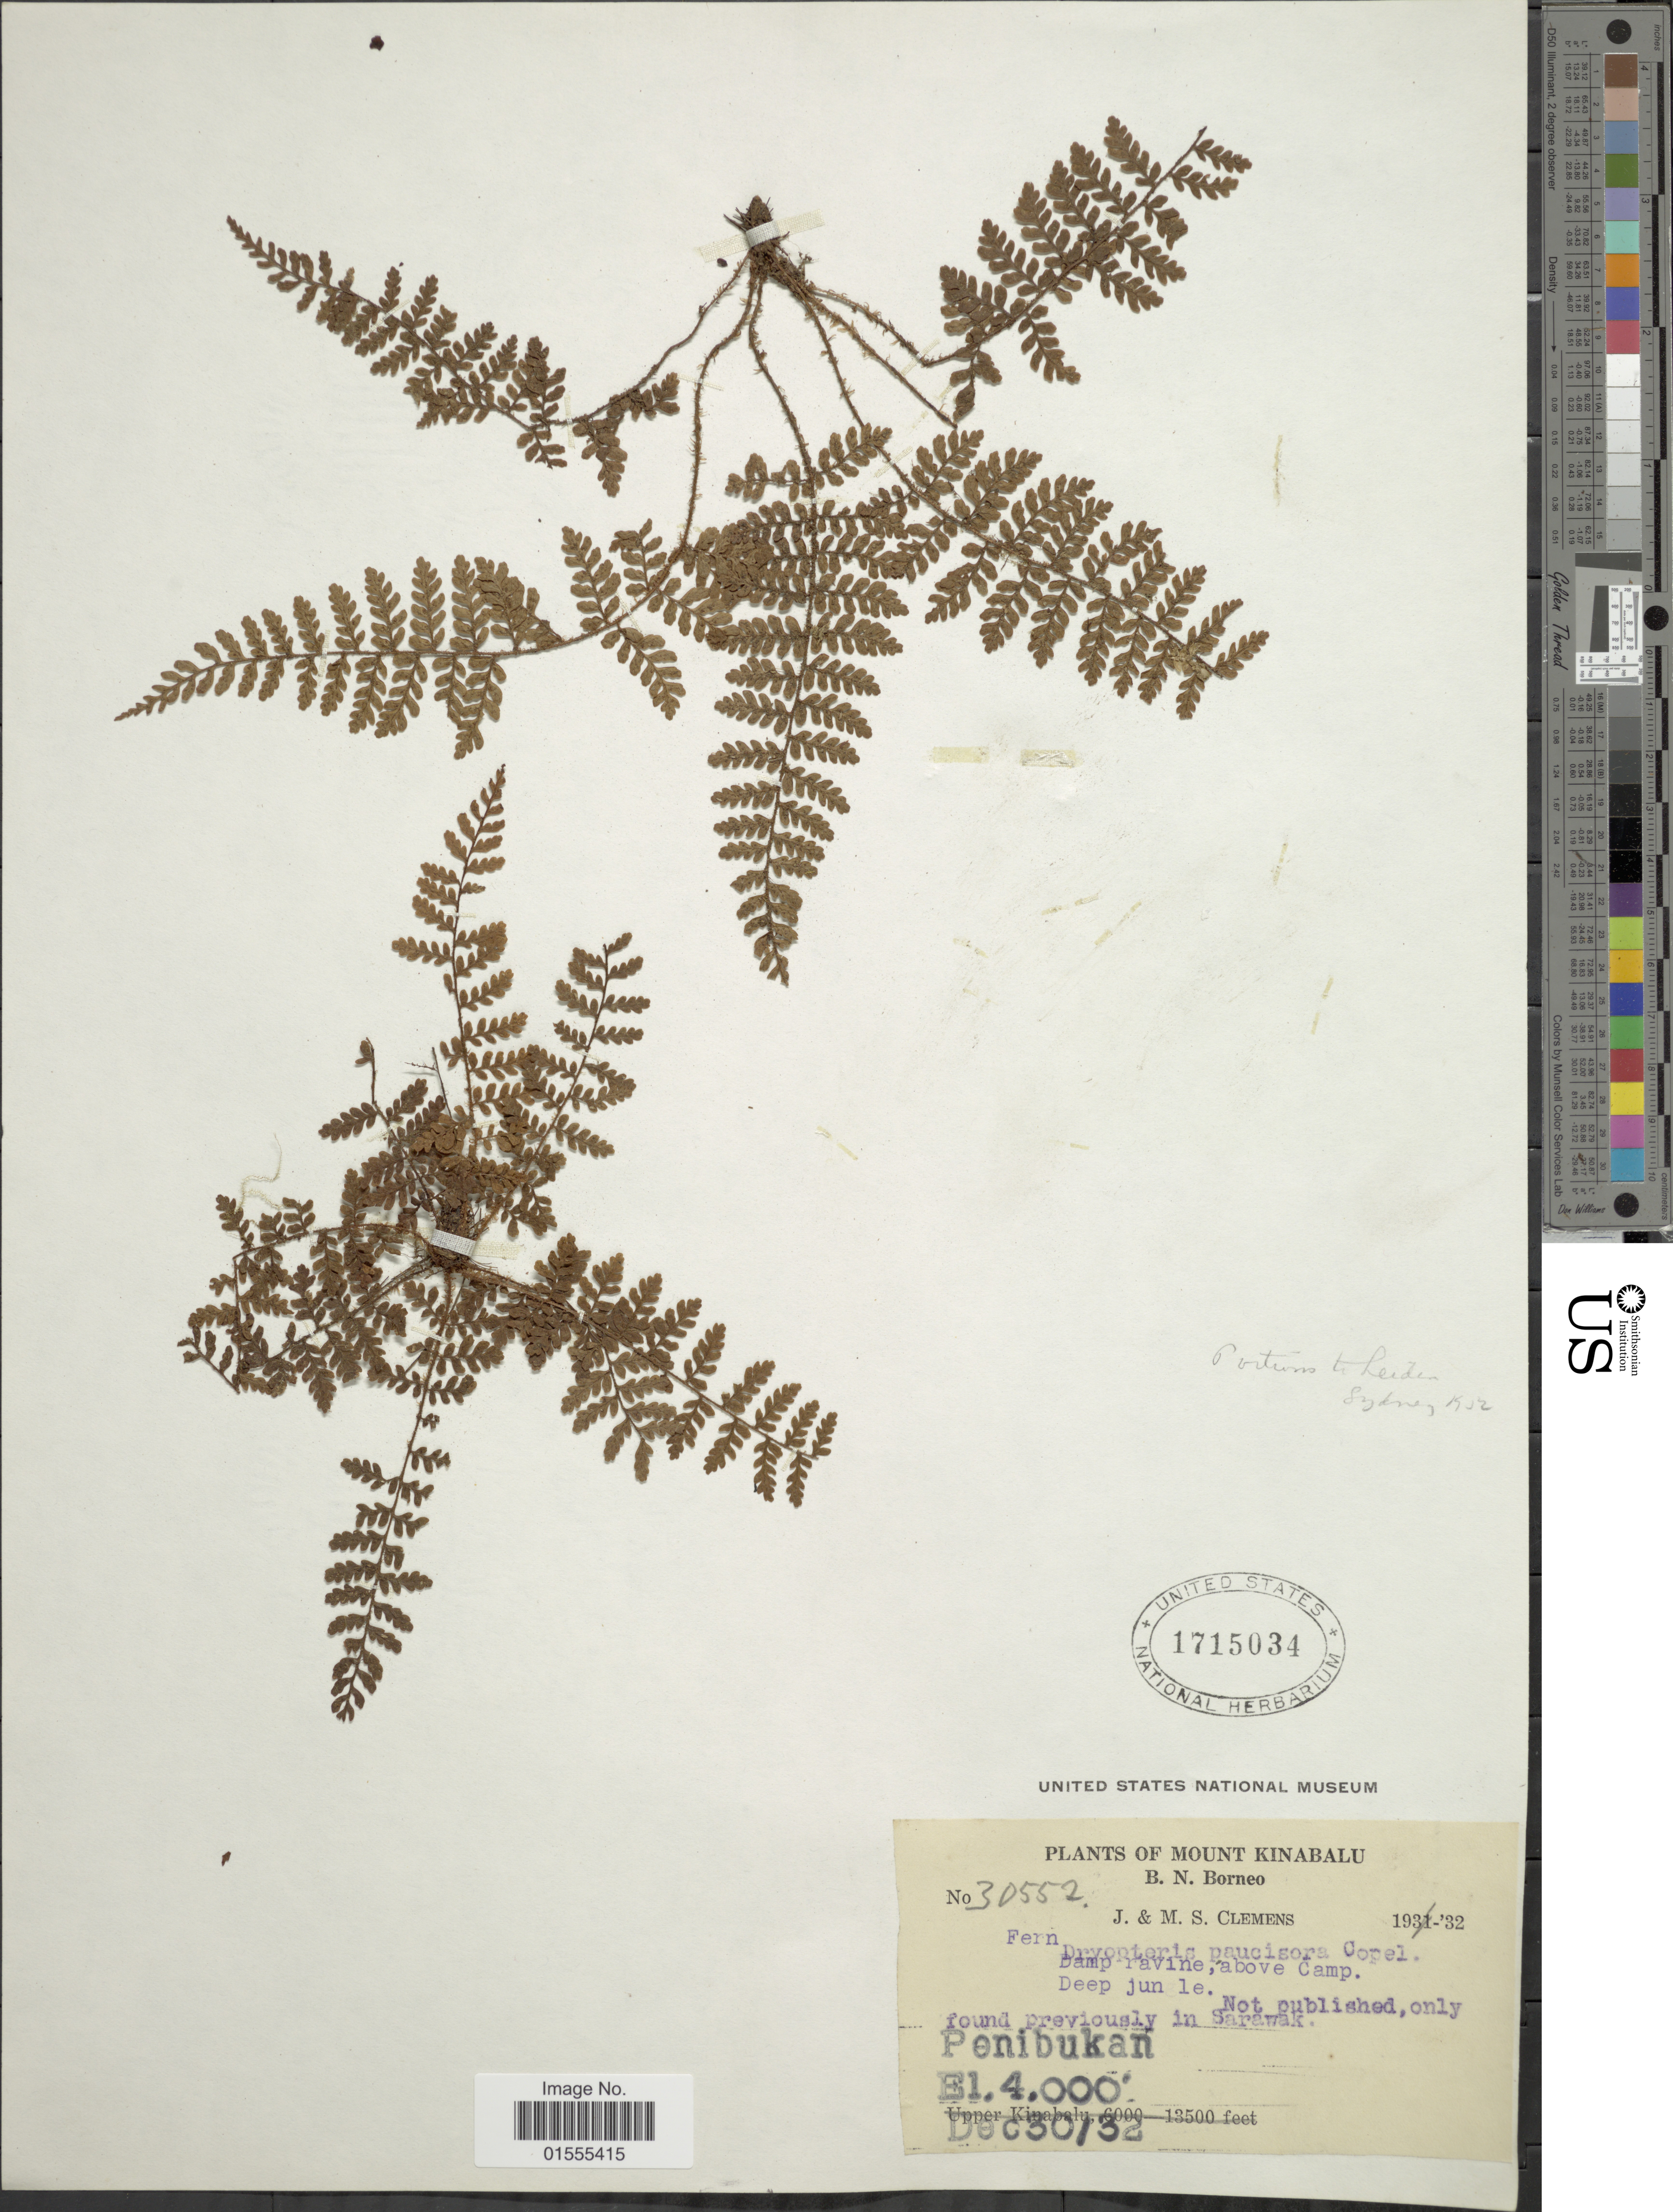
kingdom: Plantae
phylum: Tracheophyta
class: Polypodiopsida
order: Polypodiales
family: Dryopteridaceae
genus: Dryopteris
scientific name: Dryopteris paucisora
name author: Copel.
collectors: J. Clemens & M. S. Clemens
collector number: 30552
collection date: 1932-12-30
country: Malaysia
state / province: Sabah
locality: Mount Kinabalu, B.N. Borneo, Penibukan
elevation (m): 1219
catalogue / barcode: US 1715034